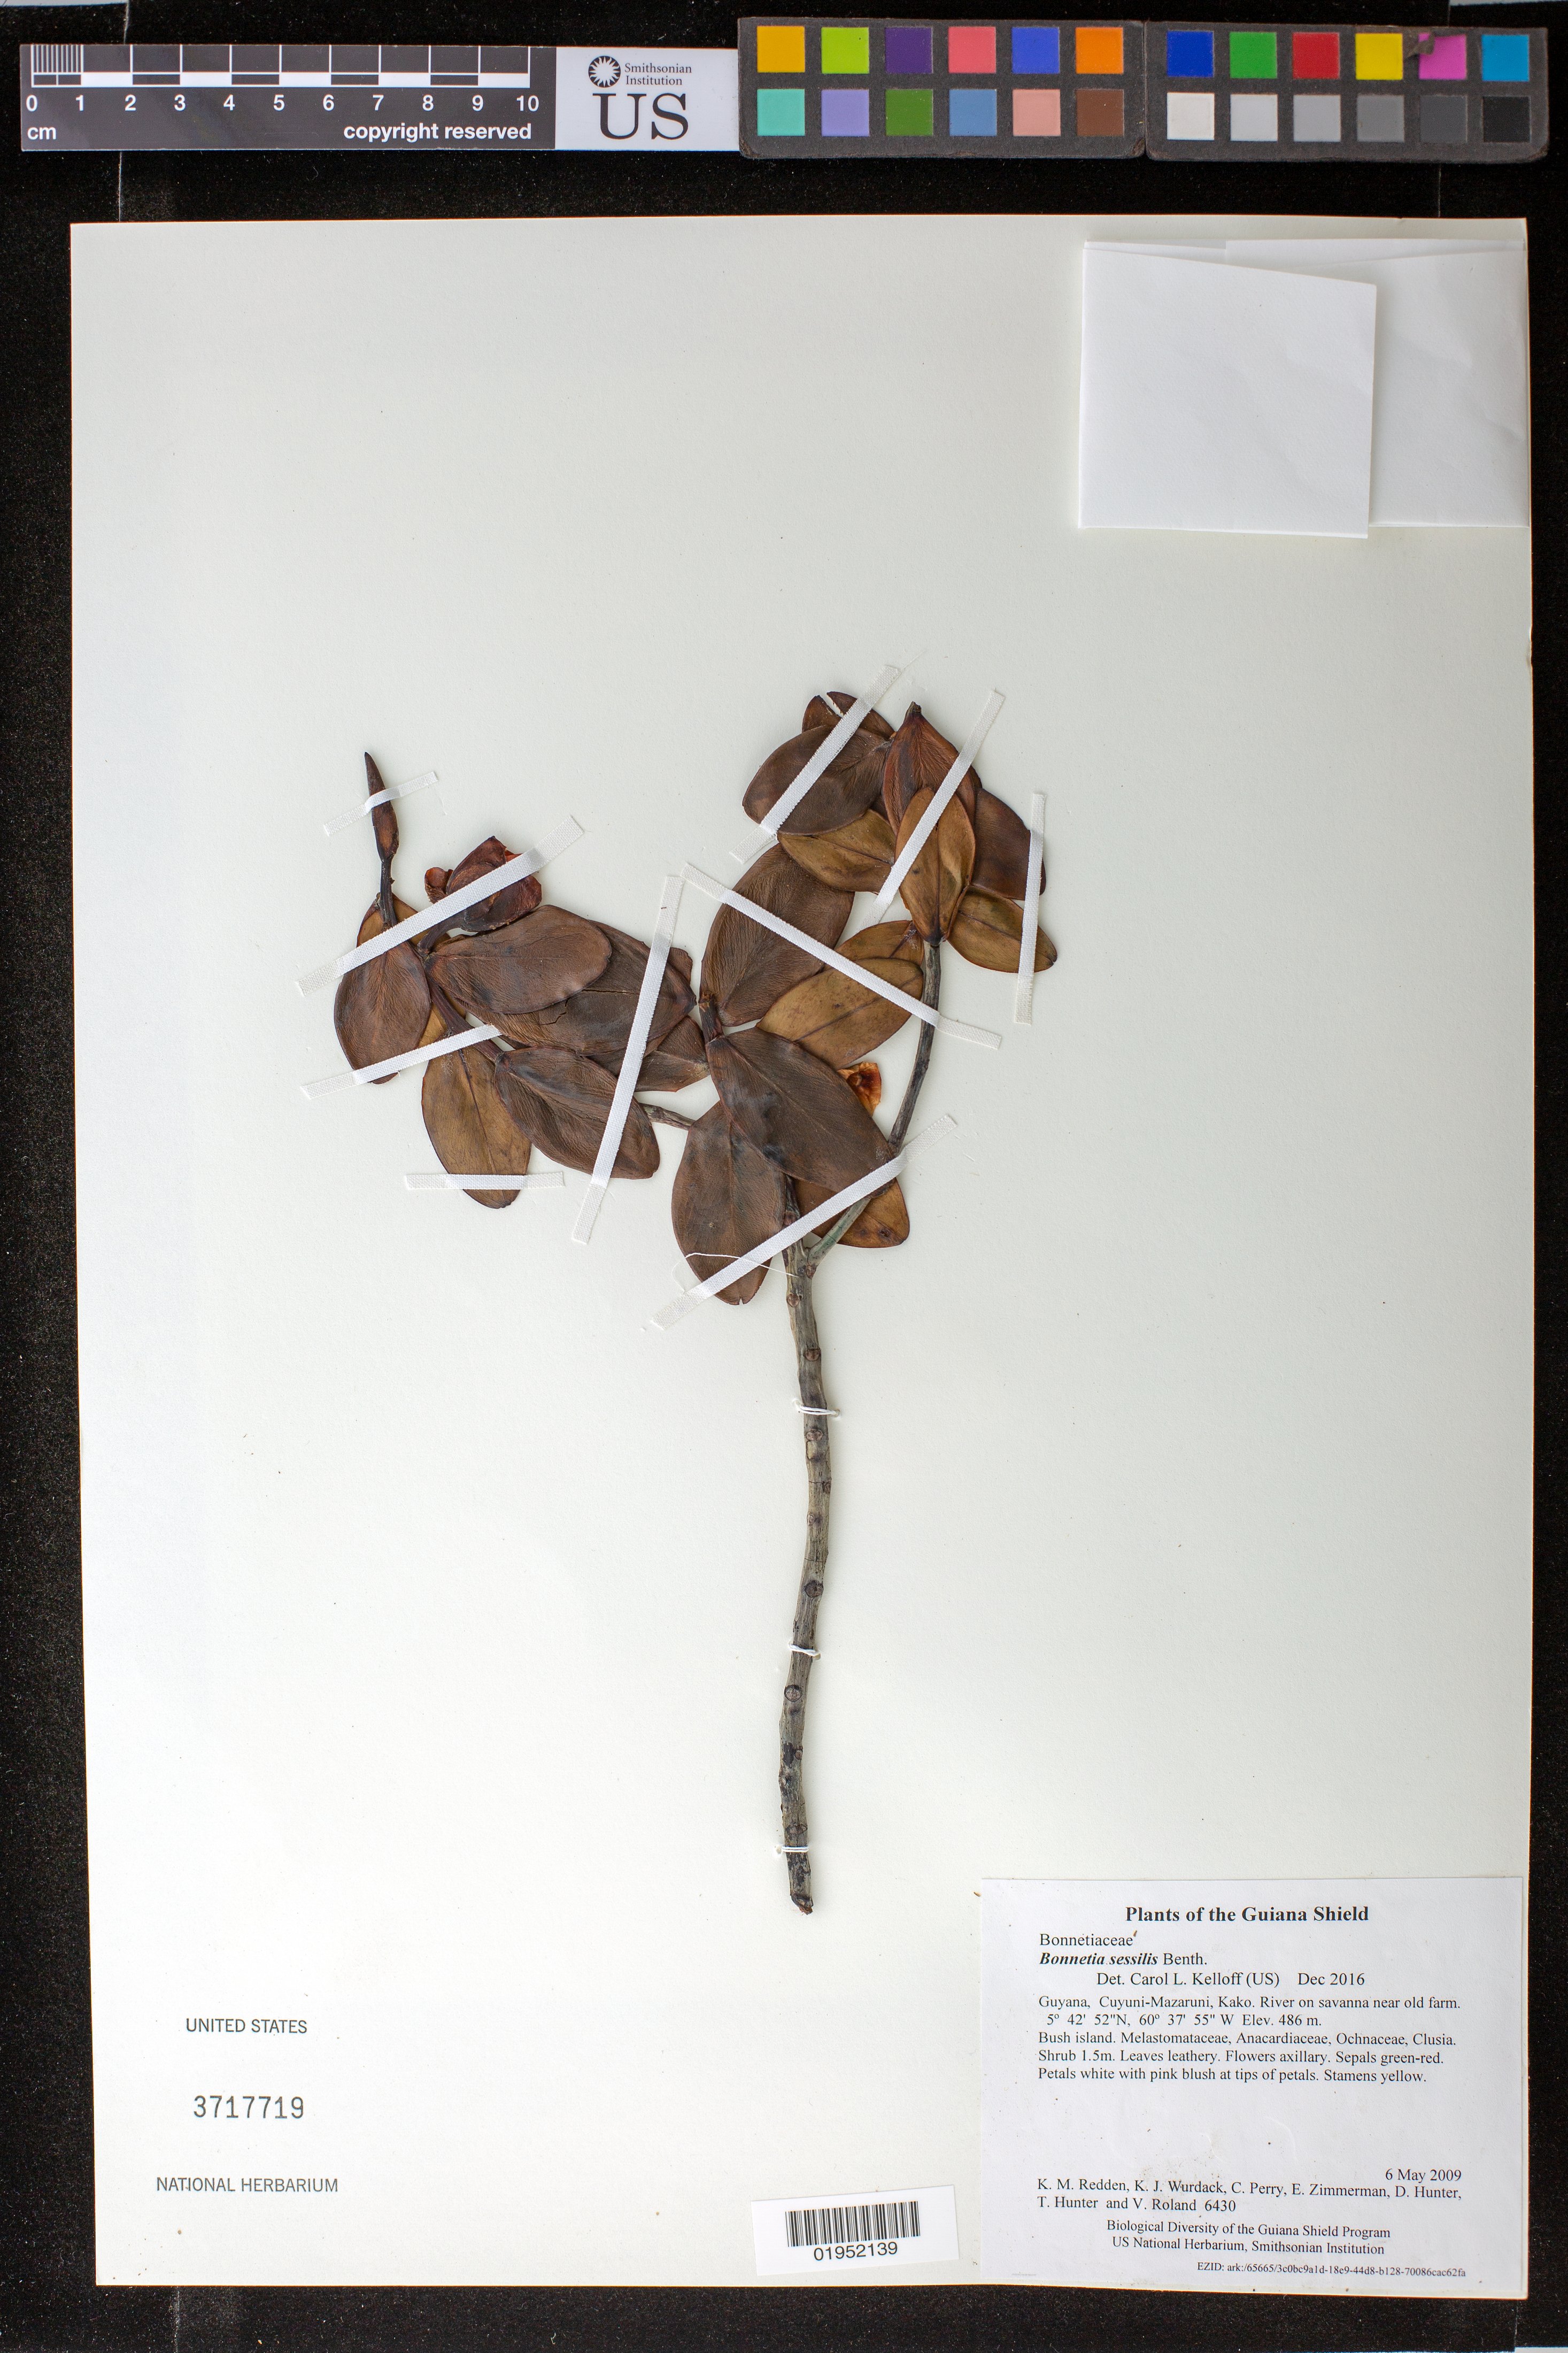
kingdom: Plantae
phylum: Tracheophyta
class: Magnoliopsida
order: Malpighiales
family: Bonnetiaceae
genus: Bonnetia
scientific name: Bonnetia sessilis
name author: Benth.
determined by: Kelloff, Carol L., (US), Smithsonian Institution - National Museum of Natural History (UNITED STATES)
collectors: K. M. Redden, K. Wurdack, C. Perry, E. Zimmerman, D. Hunter, T. Hunter & V. Roland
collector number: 6430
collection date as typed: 6 May 2009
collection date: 2009-05-06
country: Guyana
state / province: Cuyuni-Mazaruni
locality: Kako. River on savanna near old farm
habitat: Bush island. Melastomataceae, Anacardiaceae, Ochnaceae, Clusia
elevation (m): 486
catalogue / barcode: US 3717719